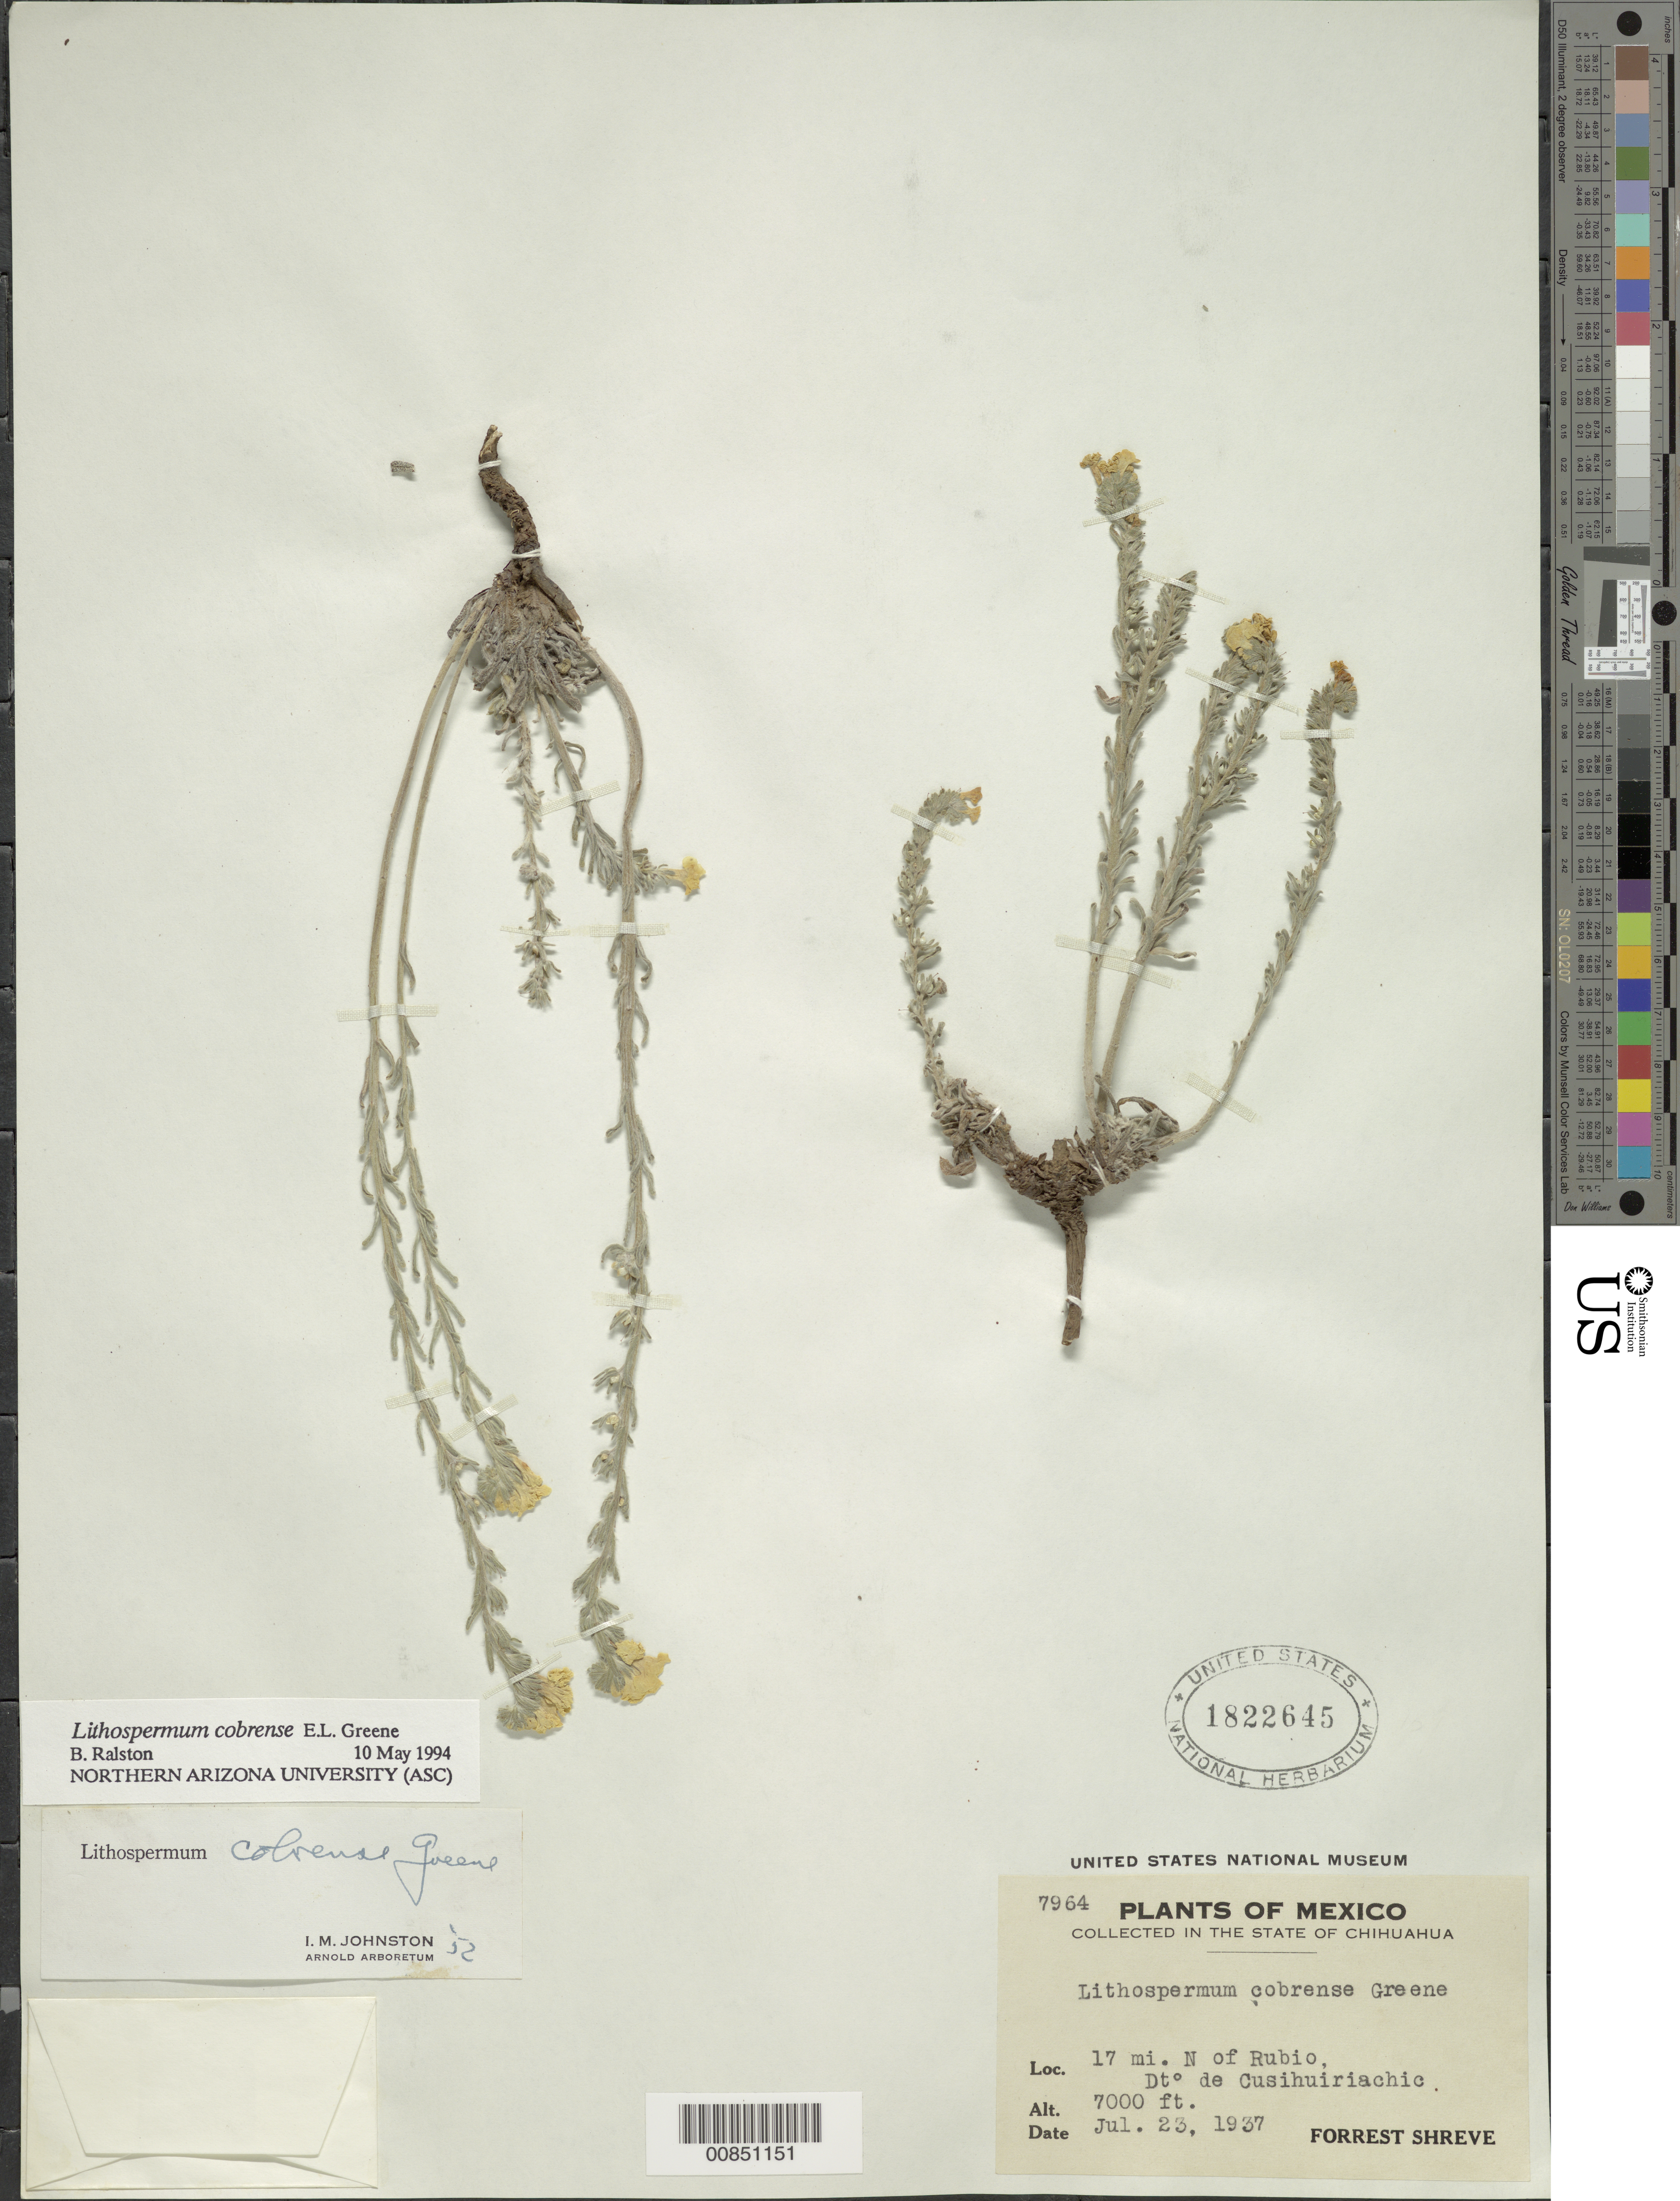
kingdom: Plantae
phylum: Tracheophyta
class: Magnoliopsida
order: Boraginales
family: Boraginaceae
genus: Lithospermum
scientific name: Lithospermum cobrense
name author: Greene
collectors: F. Shreve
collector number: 7964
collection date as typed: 23 Jul 1937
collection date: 1937-07-23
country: Mexico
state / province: Chihuahua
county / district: Cusihuiriáchic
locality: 17 mi. N of Rubio, Dto. de Cusihuiriáchic, Chihuahua.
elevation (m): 2134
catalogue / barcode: US 1822645